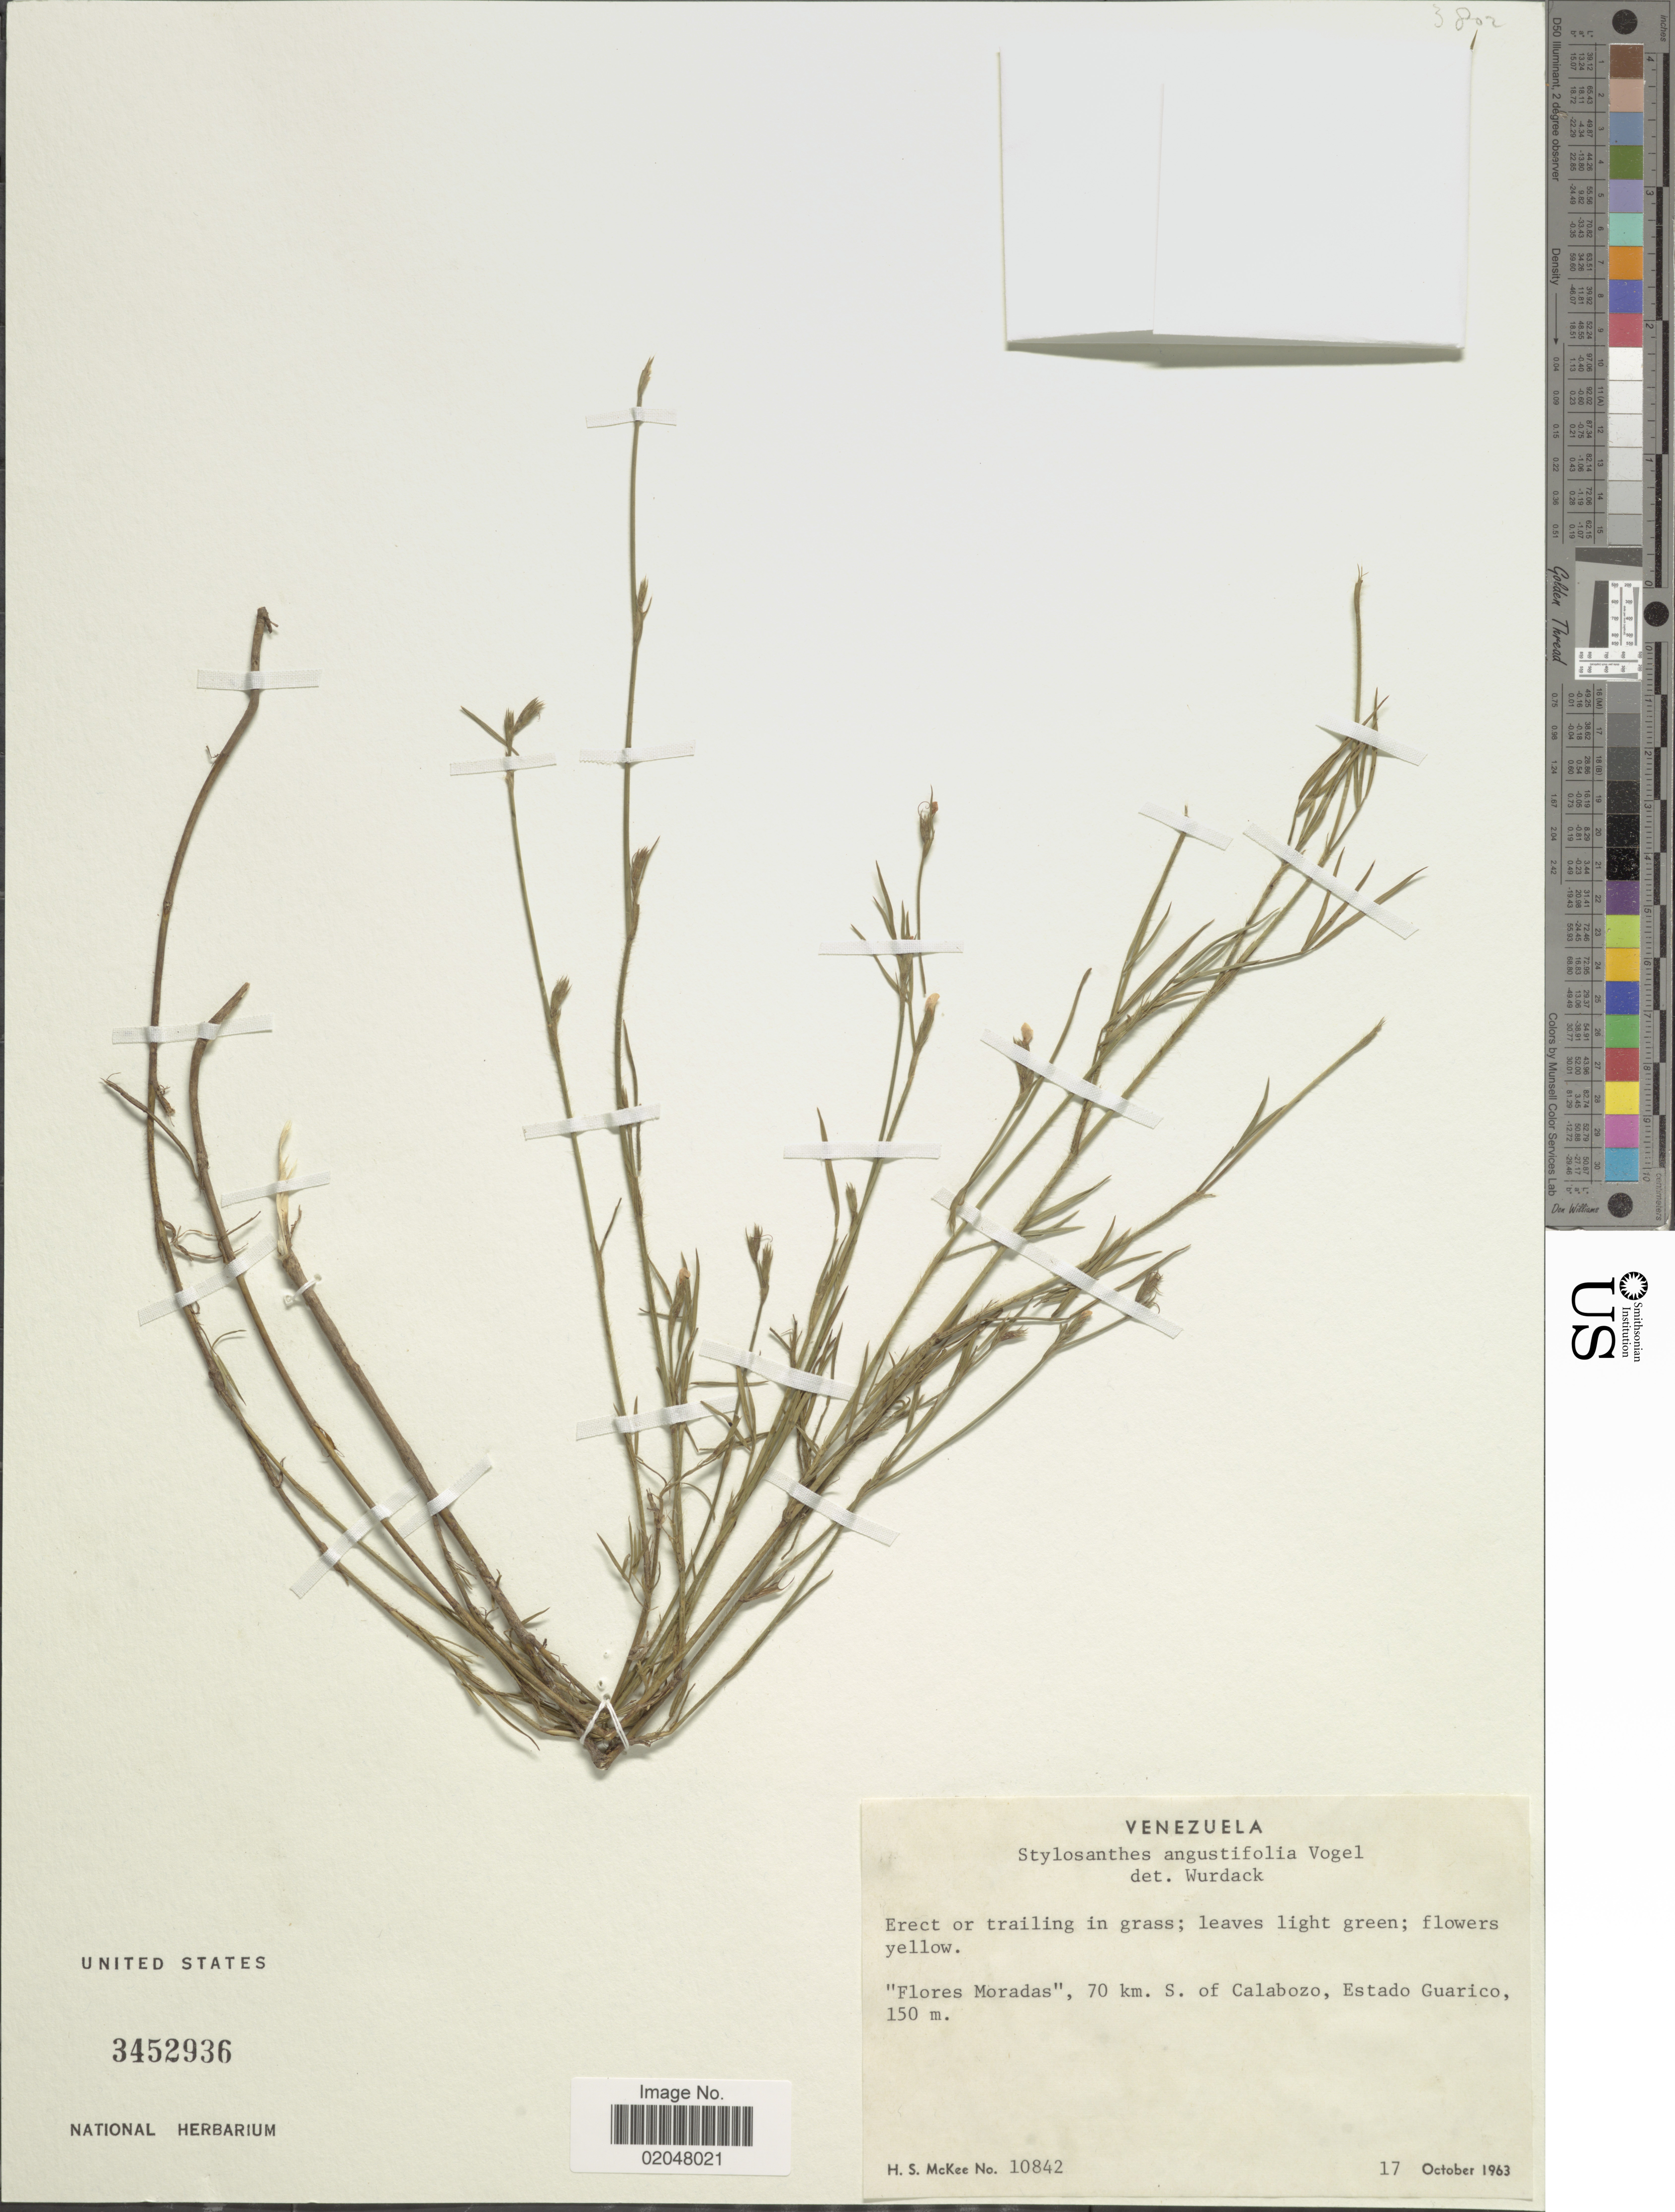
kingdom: Plantae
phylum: Tracheophyta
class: Magnoliopsida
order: Fabales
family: Fabaceae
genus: Stylosanthes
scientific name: Stylosanthes angustifolia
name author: Vogel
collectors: H. S. McKee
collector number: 10842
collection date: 1963-10-17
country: Venezuela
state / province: Guárico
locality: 70 km S of Calabozo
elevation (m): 150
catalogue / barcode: US 3452936